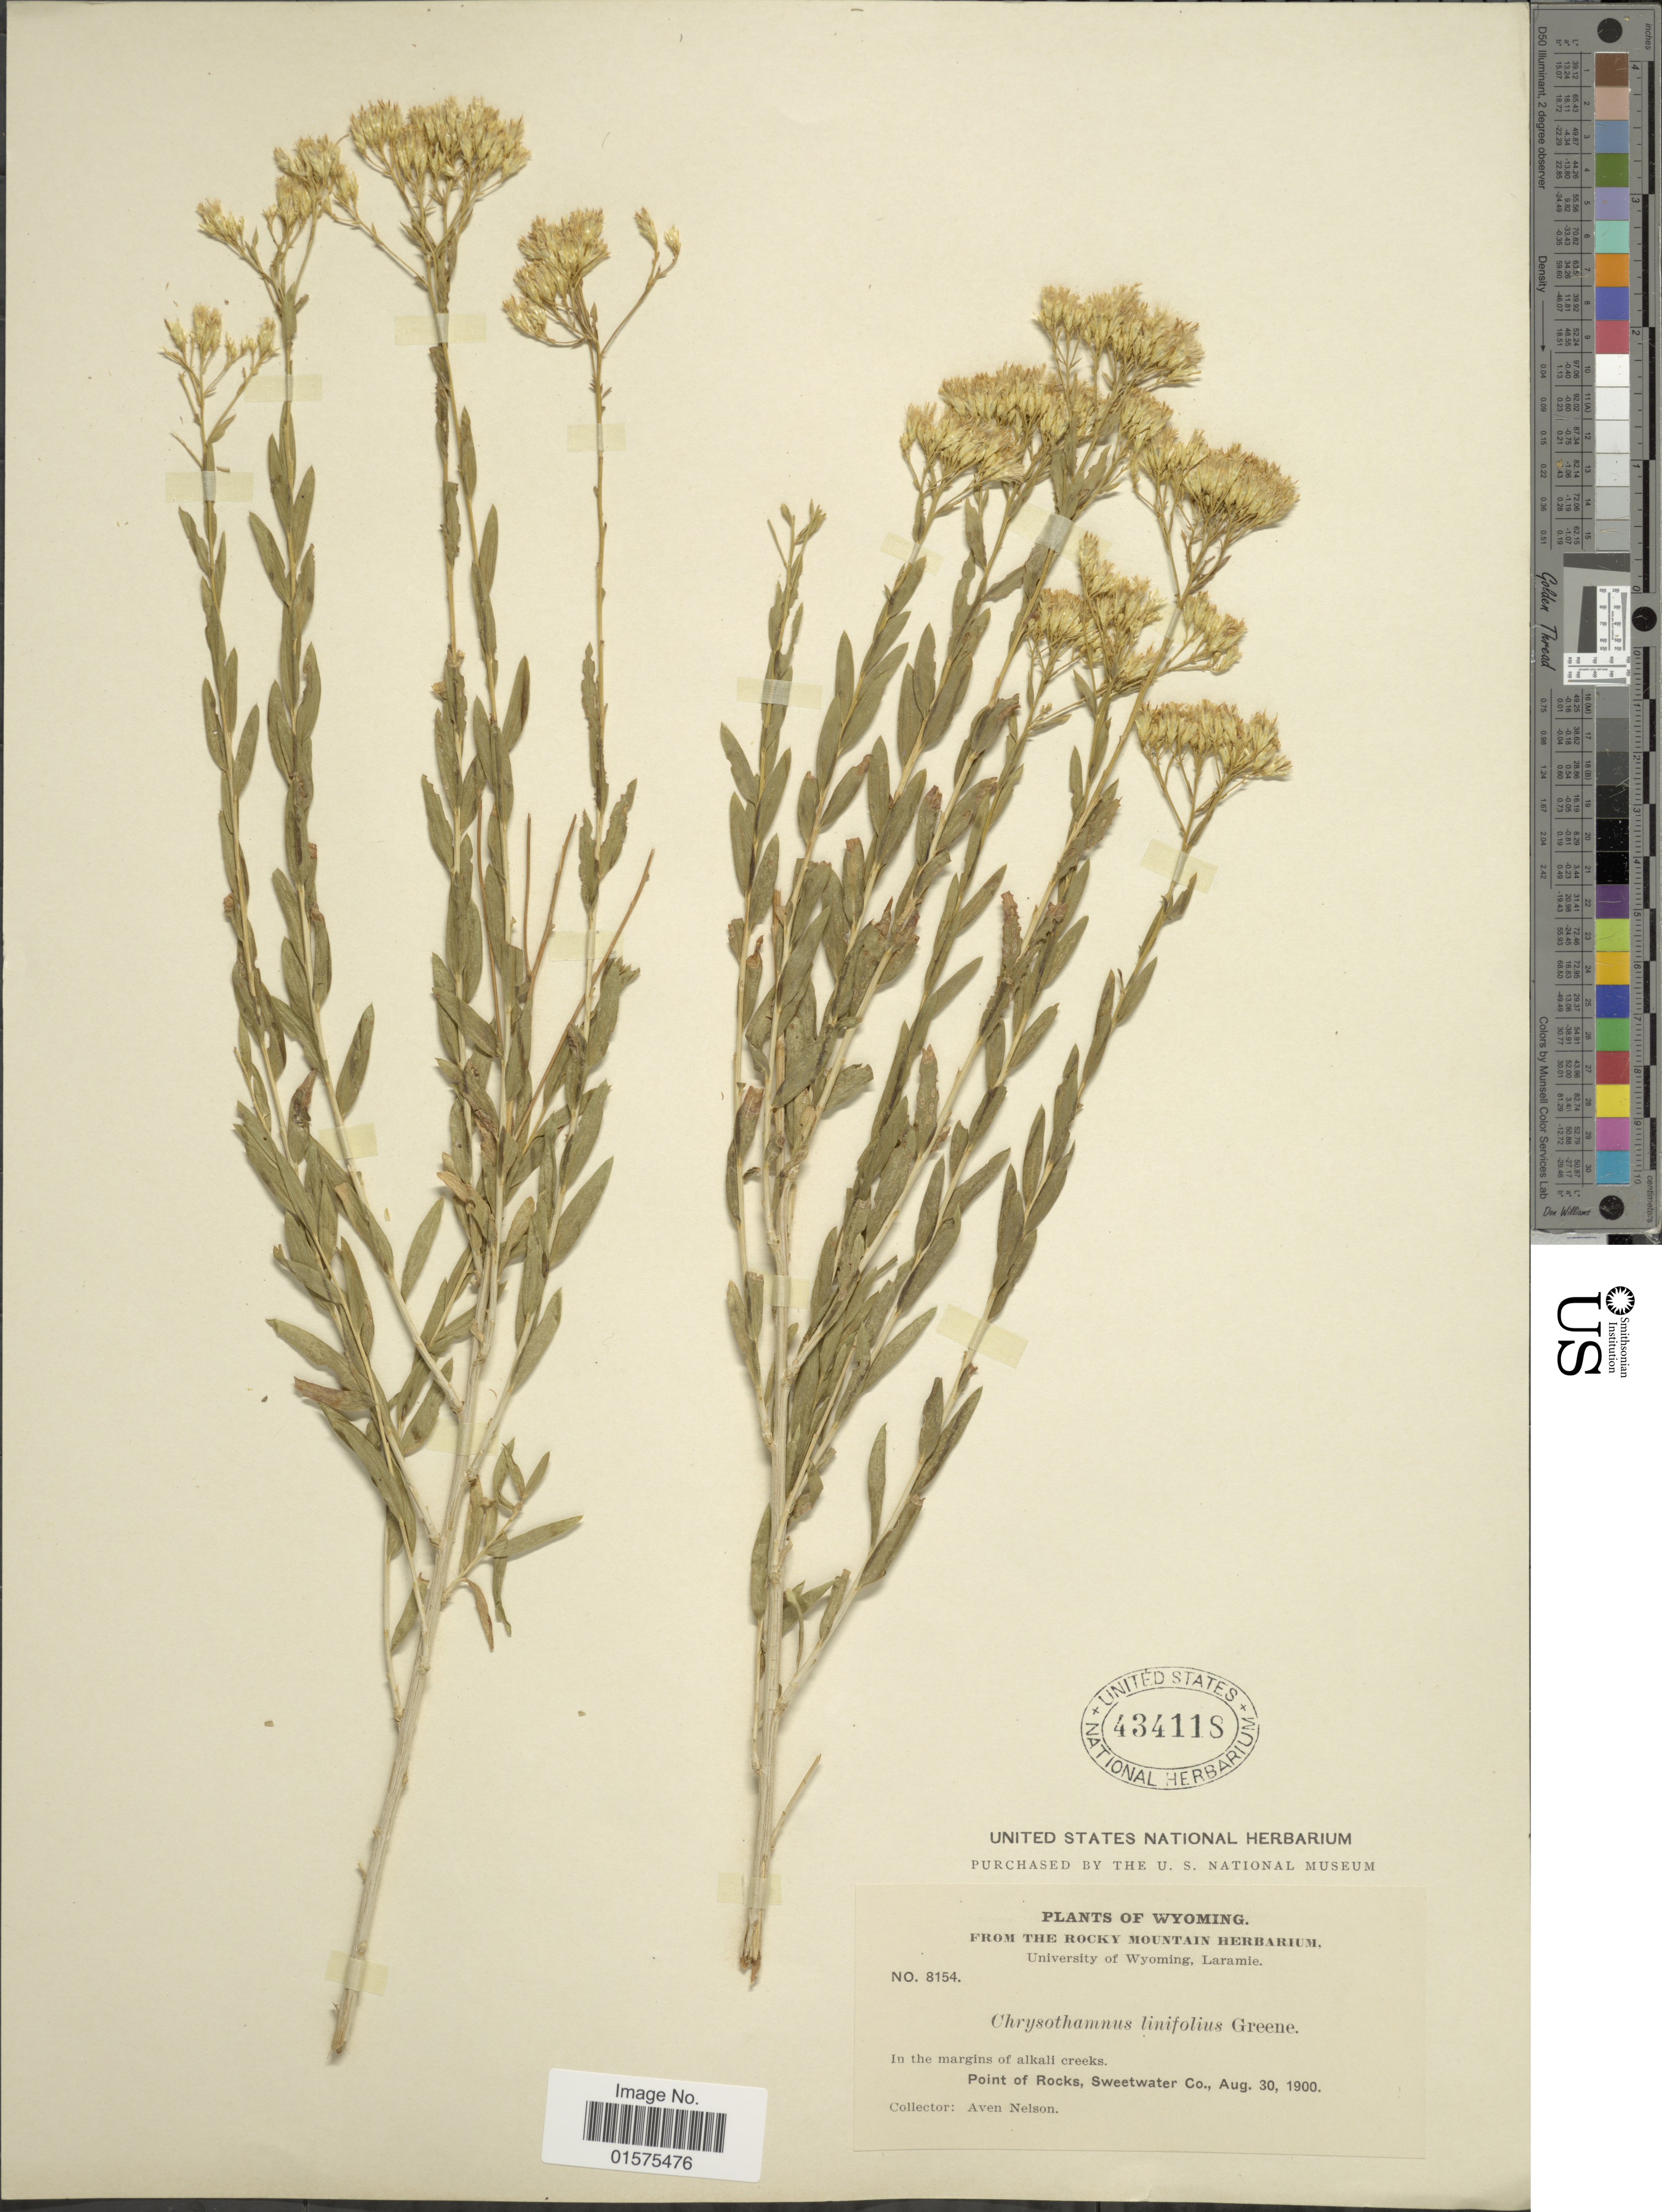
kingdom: Plantae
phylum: Tracheophyta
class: Magnoliopsida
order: Asterales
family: Asteraceae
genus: Lorandersonia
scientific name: Lorandersonia linifolia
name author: (S.W. Greene) et al.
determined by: Urbatsch, Lowell E., Curator (LSU), Louisiana State University (UNITED STATES)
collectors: A. Nelson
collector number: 8154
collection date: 1900-08-30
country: United States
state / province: Wyoming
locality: Point of Rocks, Sweetwater Co.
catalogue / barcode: US 434118